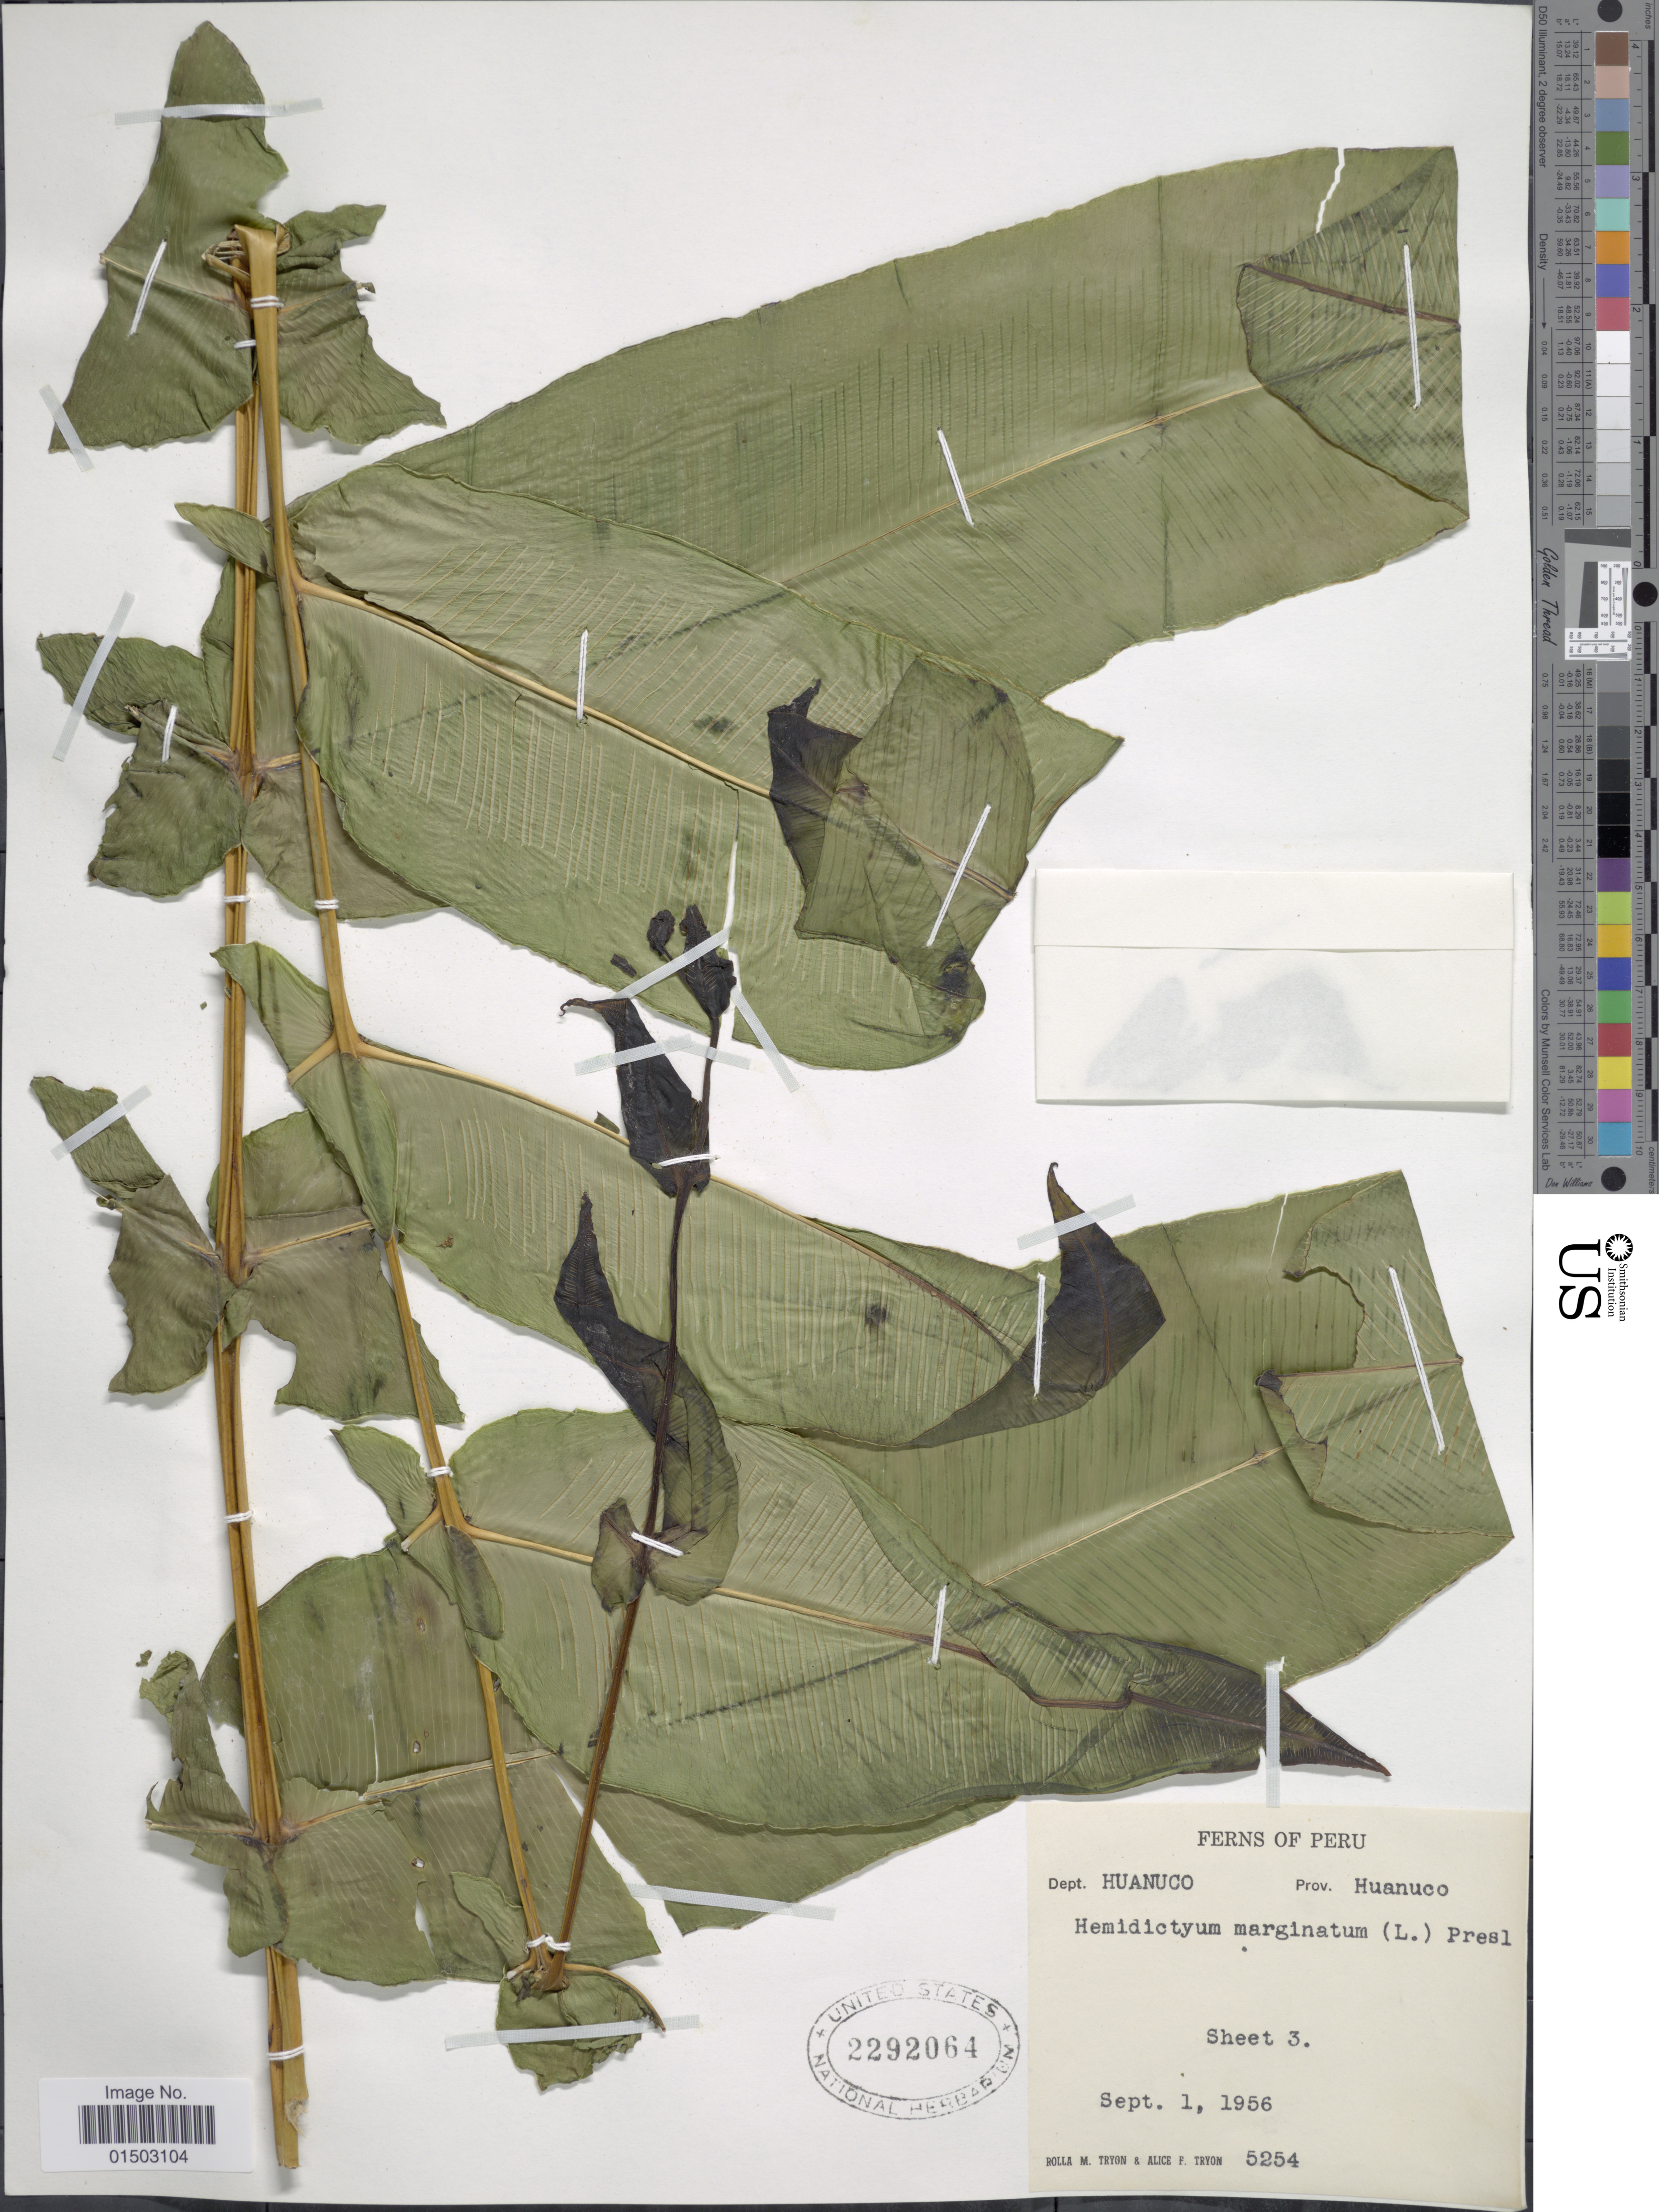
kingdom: Plantae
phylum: Tracheophyta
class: Polypodiopsida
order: Polypodiales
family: Hemidictyaceae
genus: Hemidictyum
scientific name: Hemidictyum marginatum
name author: (L.) C. Presl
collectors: R. M. Tryon & A. F. Tryon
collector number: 5254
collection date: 1956-09-01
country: Peru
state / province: Huánuco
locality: Peru. Dept. Huanuco, Prov. Huanuco. Sheet 2.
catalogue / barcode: US 2292064